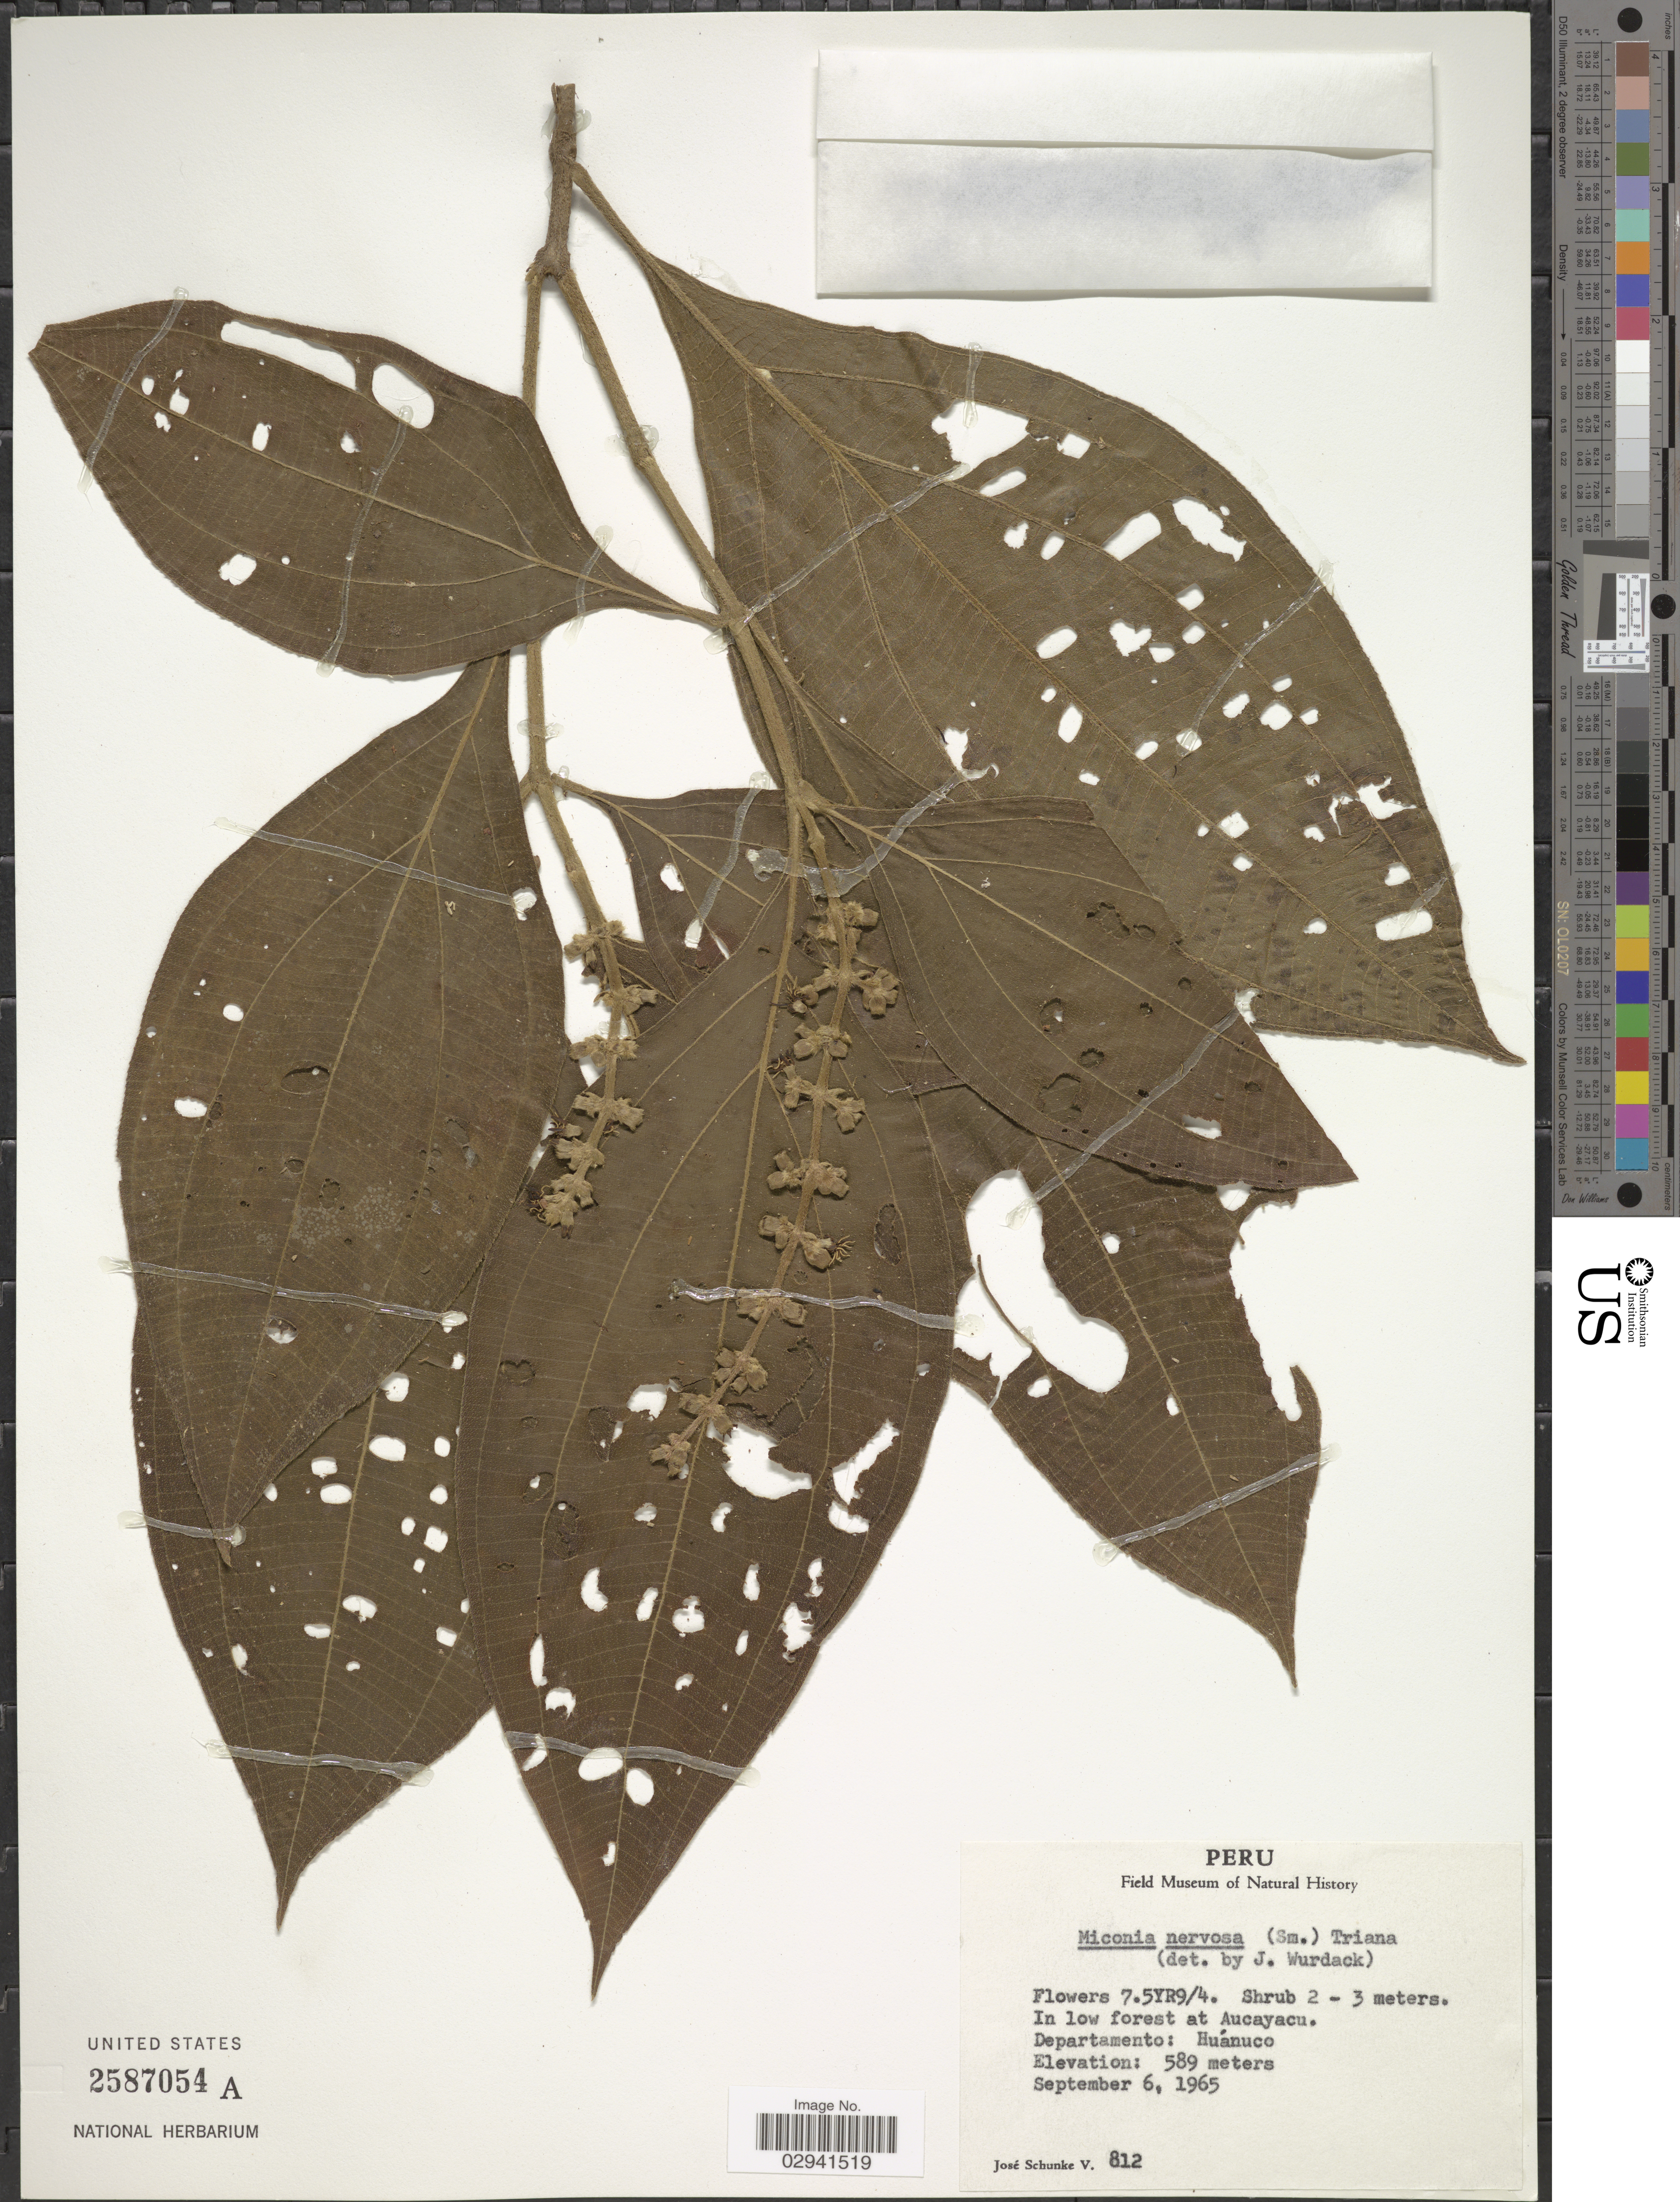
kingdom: Plantae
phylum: Tracheophyta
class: Magnoliopsida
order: Myrtales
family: Melastomataceae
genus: Miconia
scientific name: Miconia nervosa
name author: (Sm.) Triana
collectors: J. Schunke Vigo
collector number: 812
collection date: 1965-09-06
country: Peru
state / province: Huánuco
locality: In low forest at Aucayacu, Departamento Huánuco.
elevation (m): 589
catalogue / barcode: US 2587054A